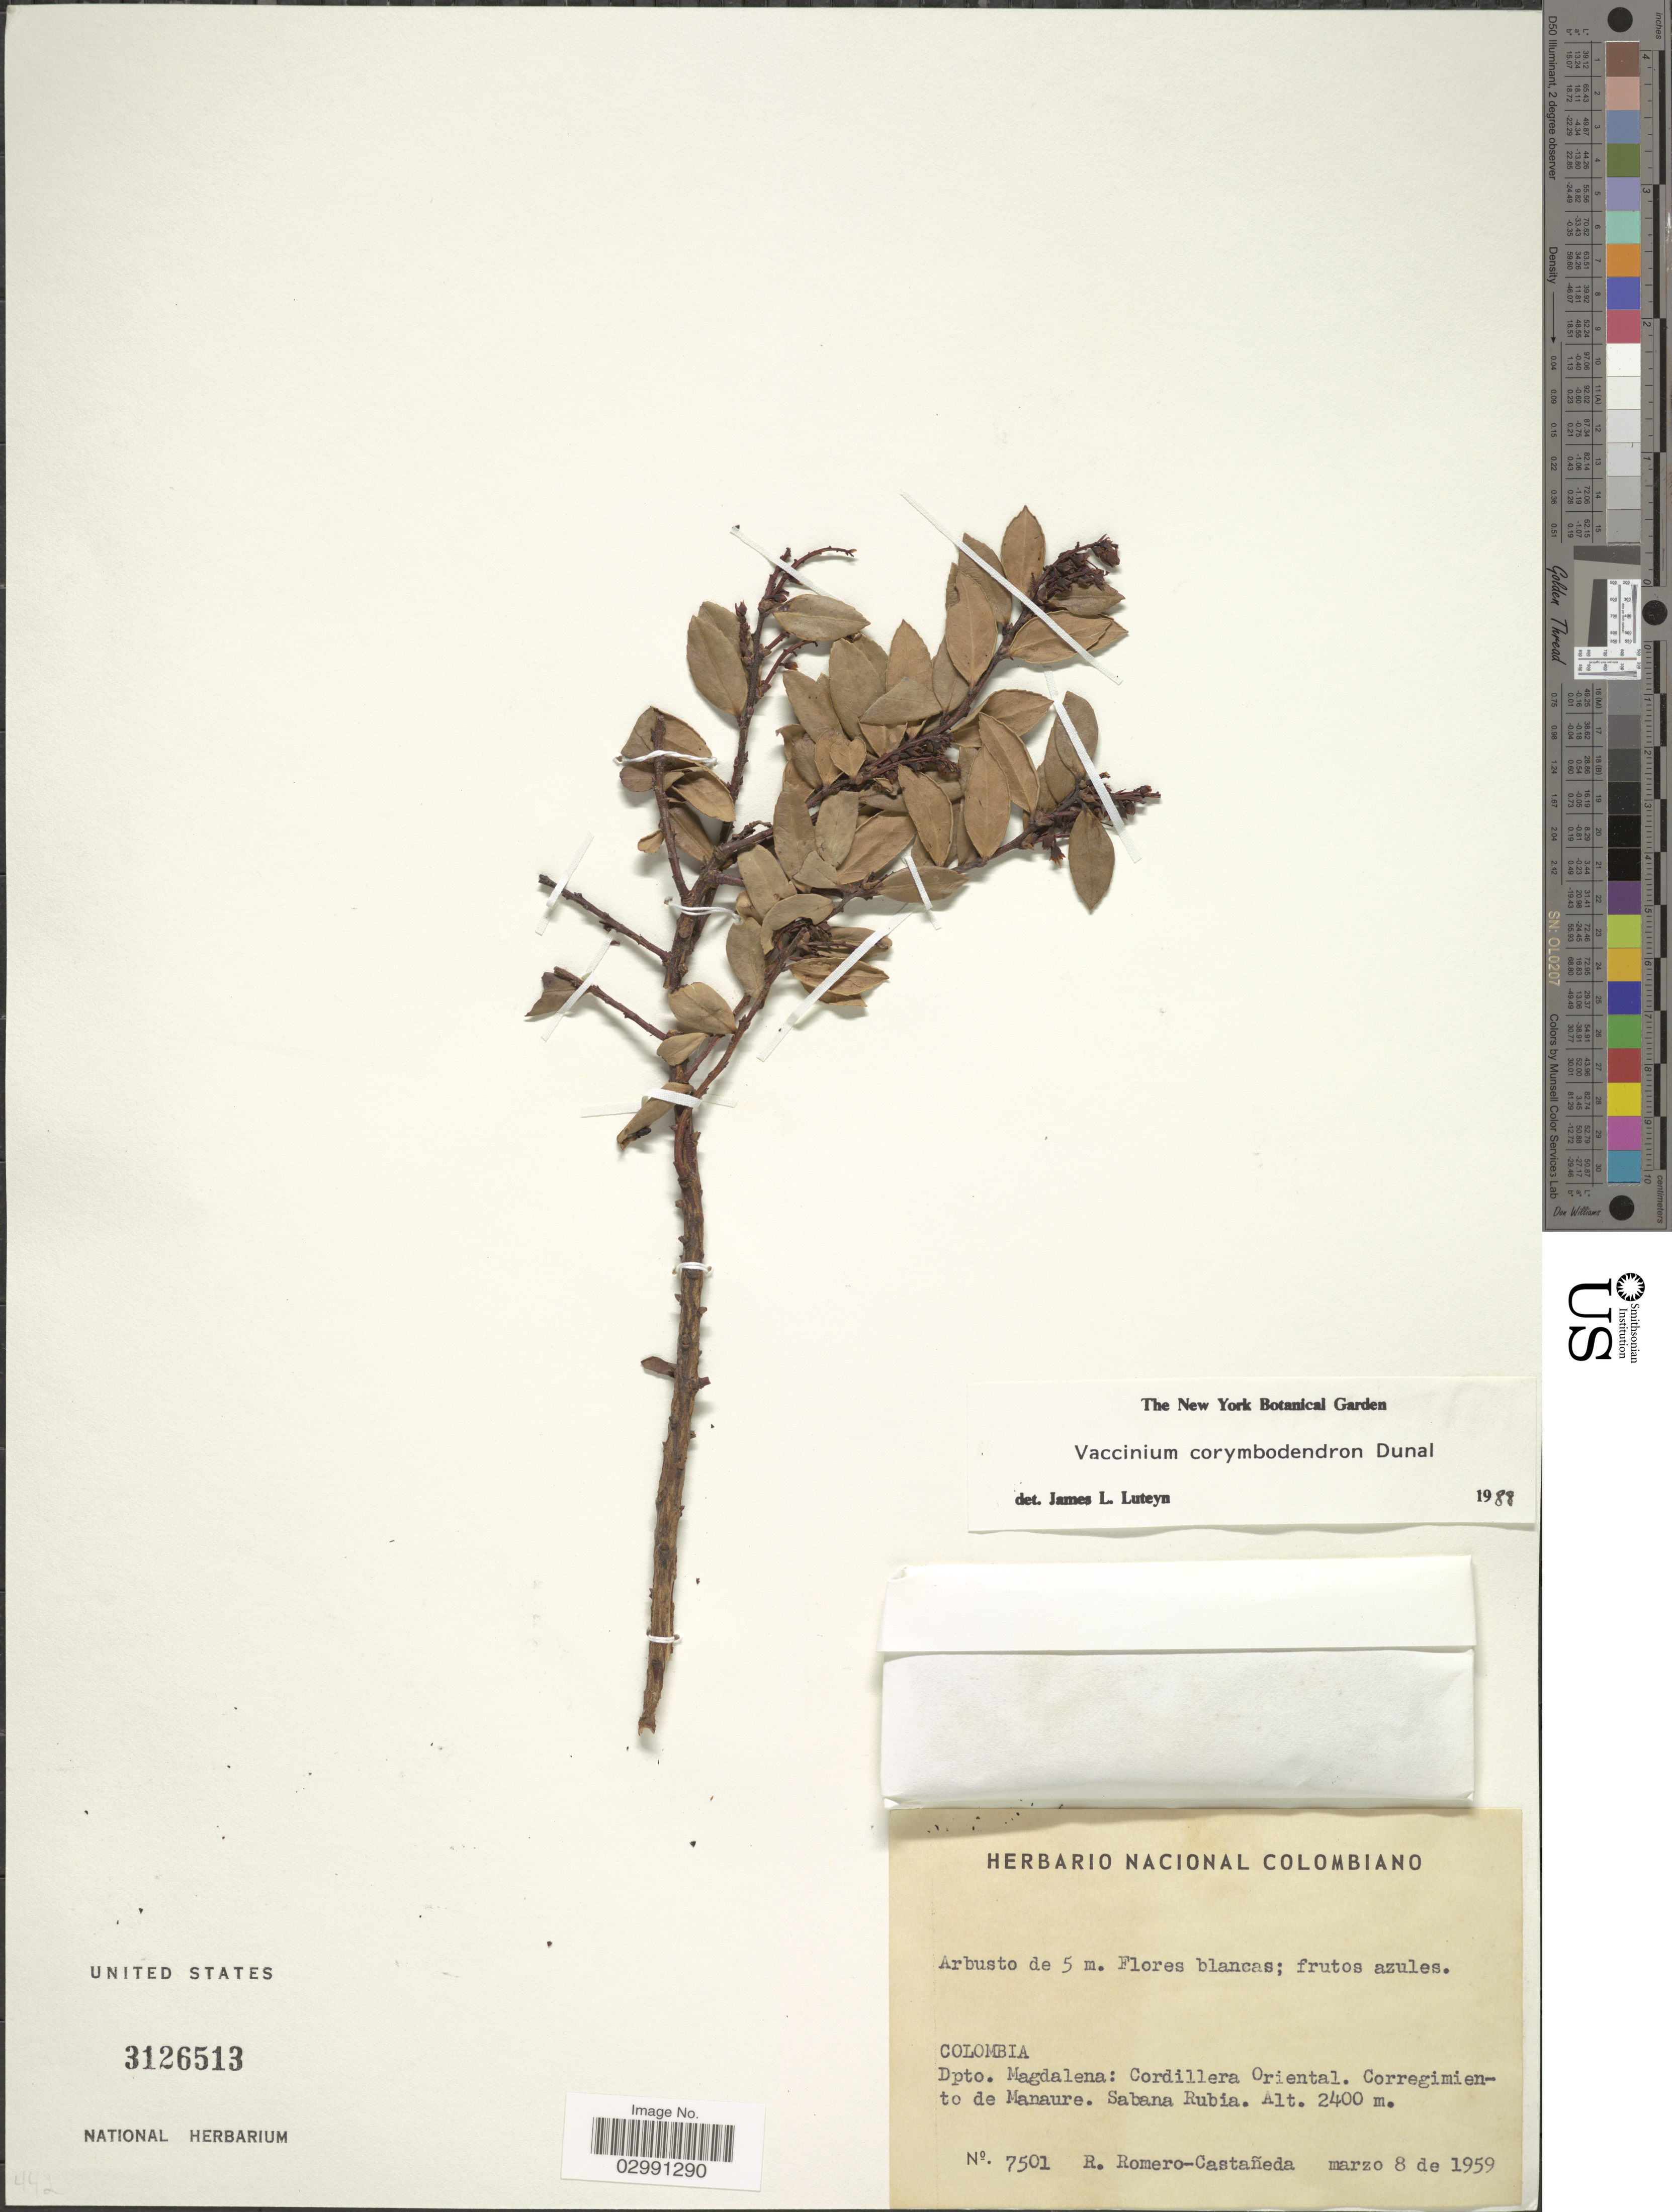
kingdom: Plantae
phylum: Tracheophyta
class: Magnoliopsida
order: Ericales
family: Ericaceae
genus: Vaccinium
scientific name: Vaccinium corymbodendron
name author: Dunal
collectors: R. Romero Castañeda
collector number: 7501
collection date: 1959-03-08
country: Colombia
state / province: Magdalena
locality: Dpto. Magdalena: Cordillera Oriental. Corregimiento de Manaure. Sabana Rubia.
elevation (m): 2400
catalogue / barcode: US 3126513